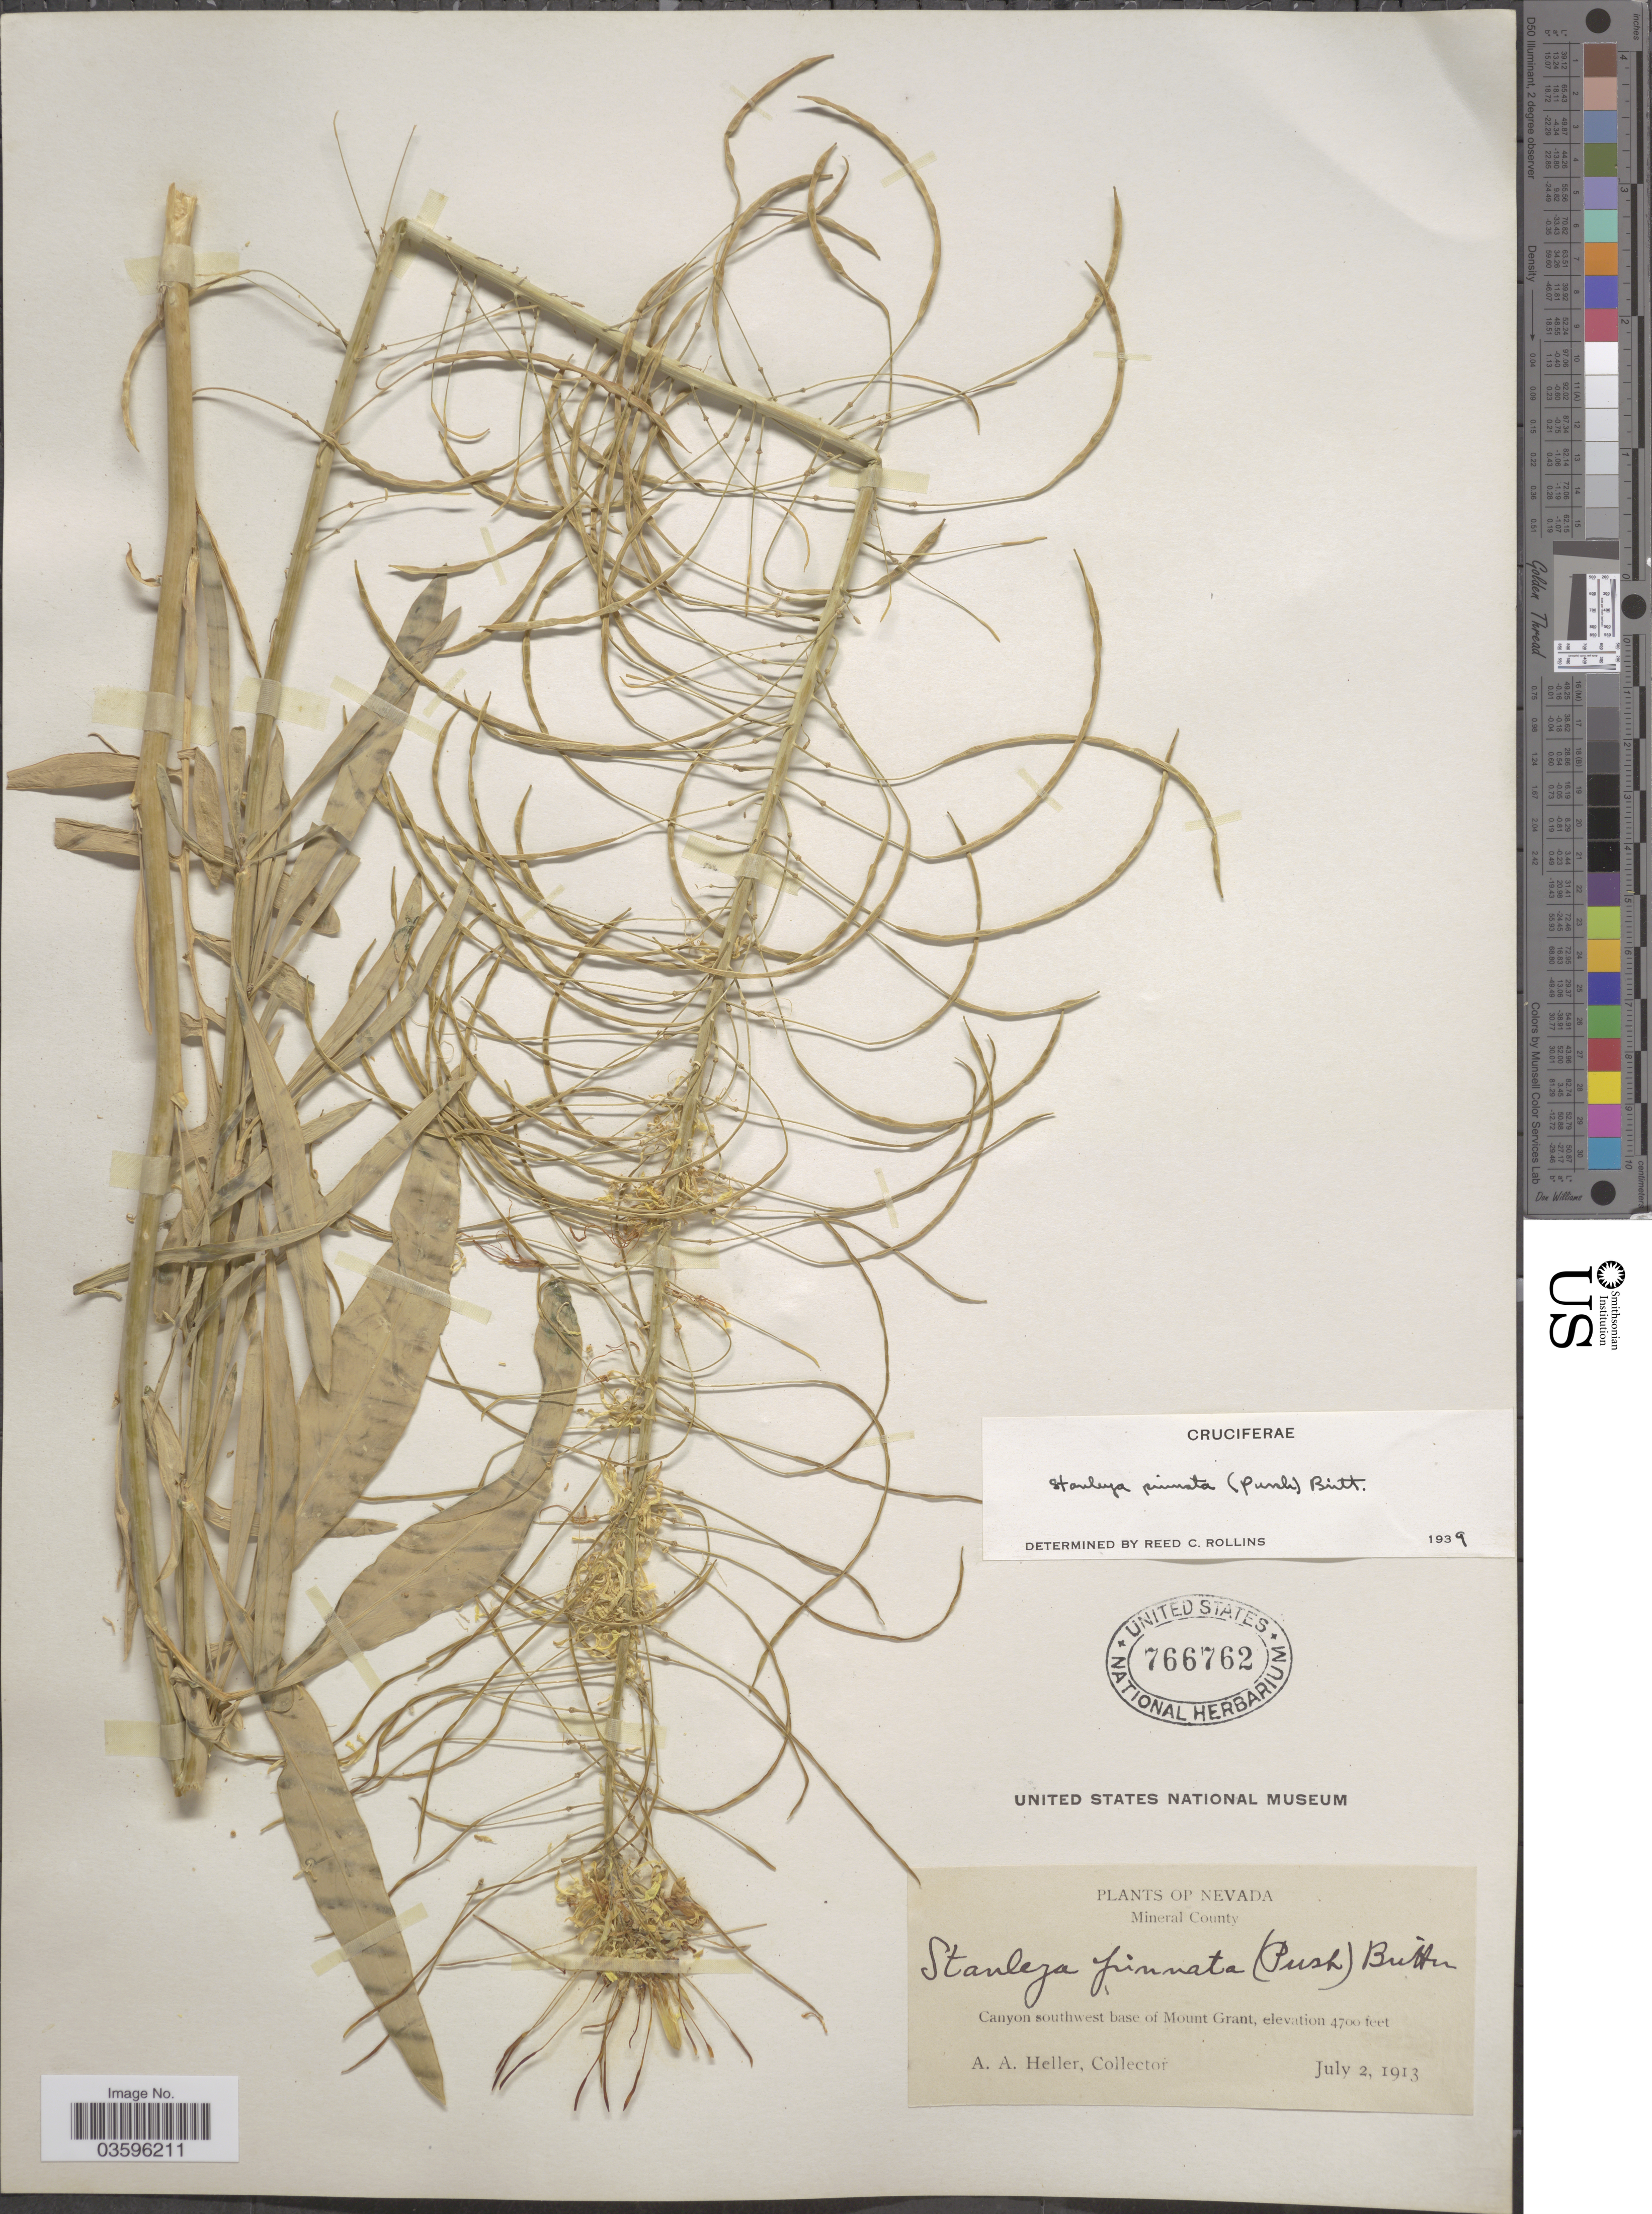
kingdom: Plantae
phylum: Tracheophyta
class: Magnoliopsida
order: Brassicales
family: Brassicaceae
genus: Stanleya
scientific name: Stanleya pinnata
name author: (Pursh) Britton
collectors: A. A. Heller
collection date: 1913-07-02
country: United States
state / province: Nevada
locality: Mineral County. Canyon southwest base of Mount Grant.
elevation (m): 1433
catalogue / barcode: US 766762